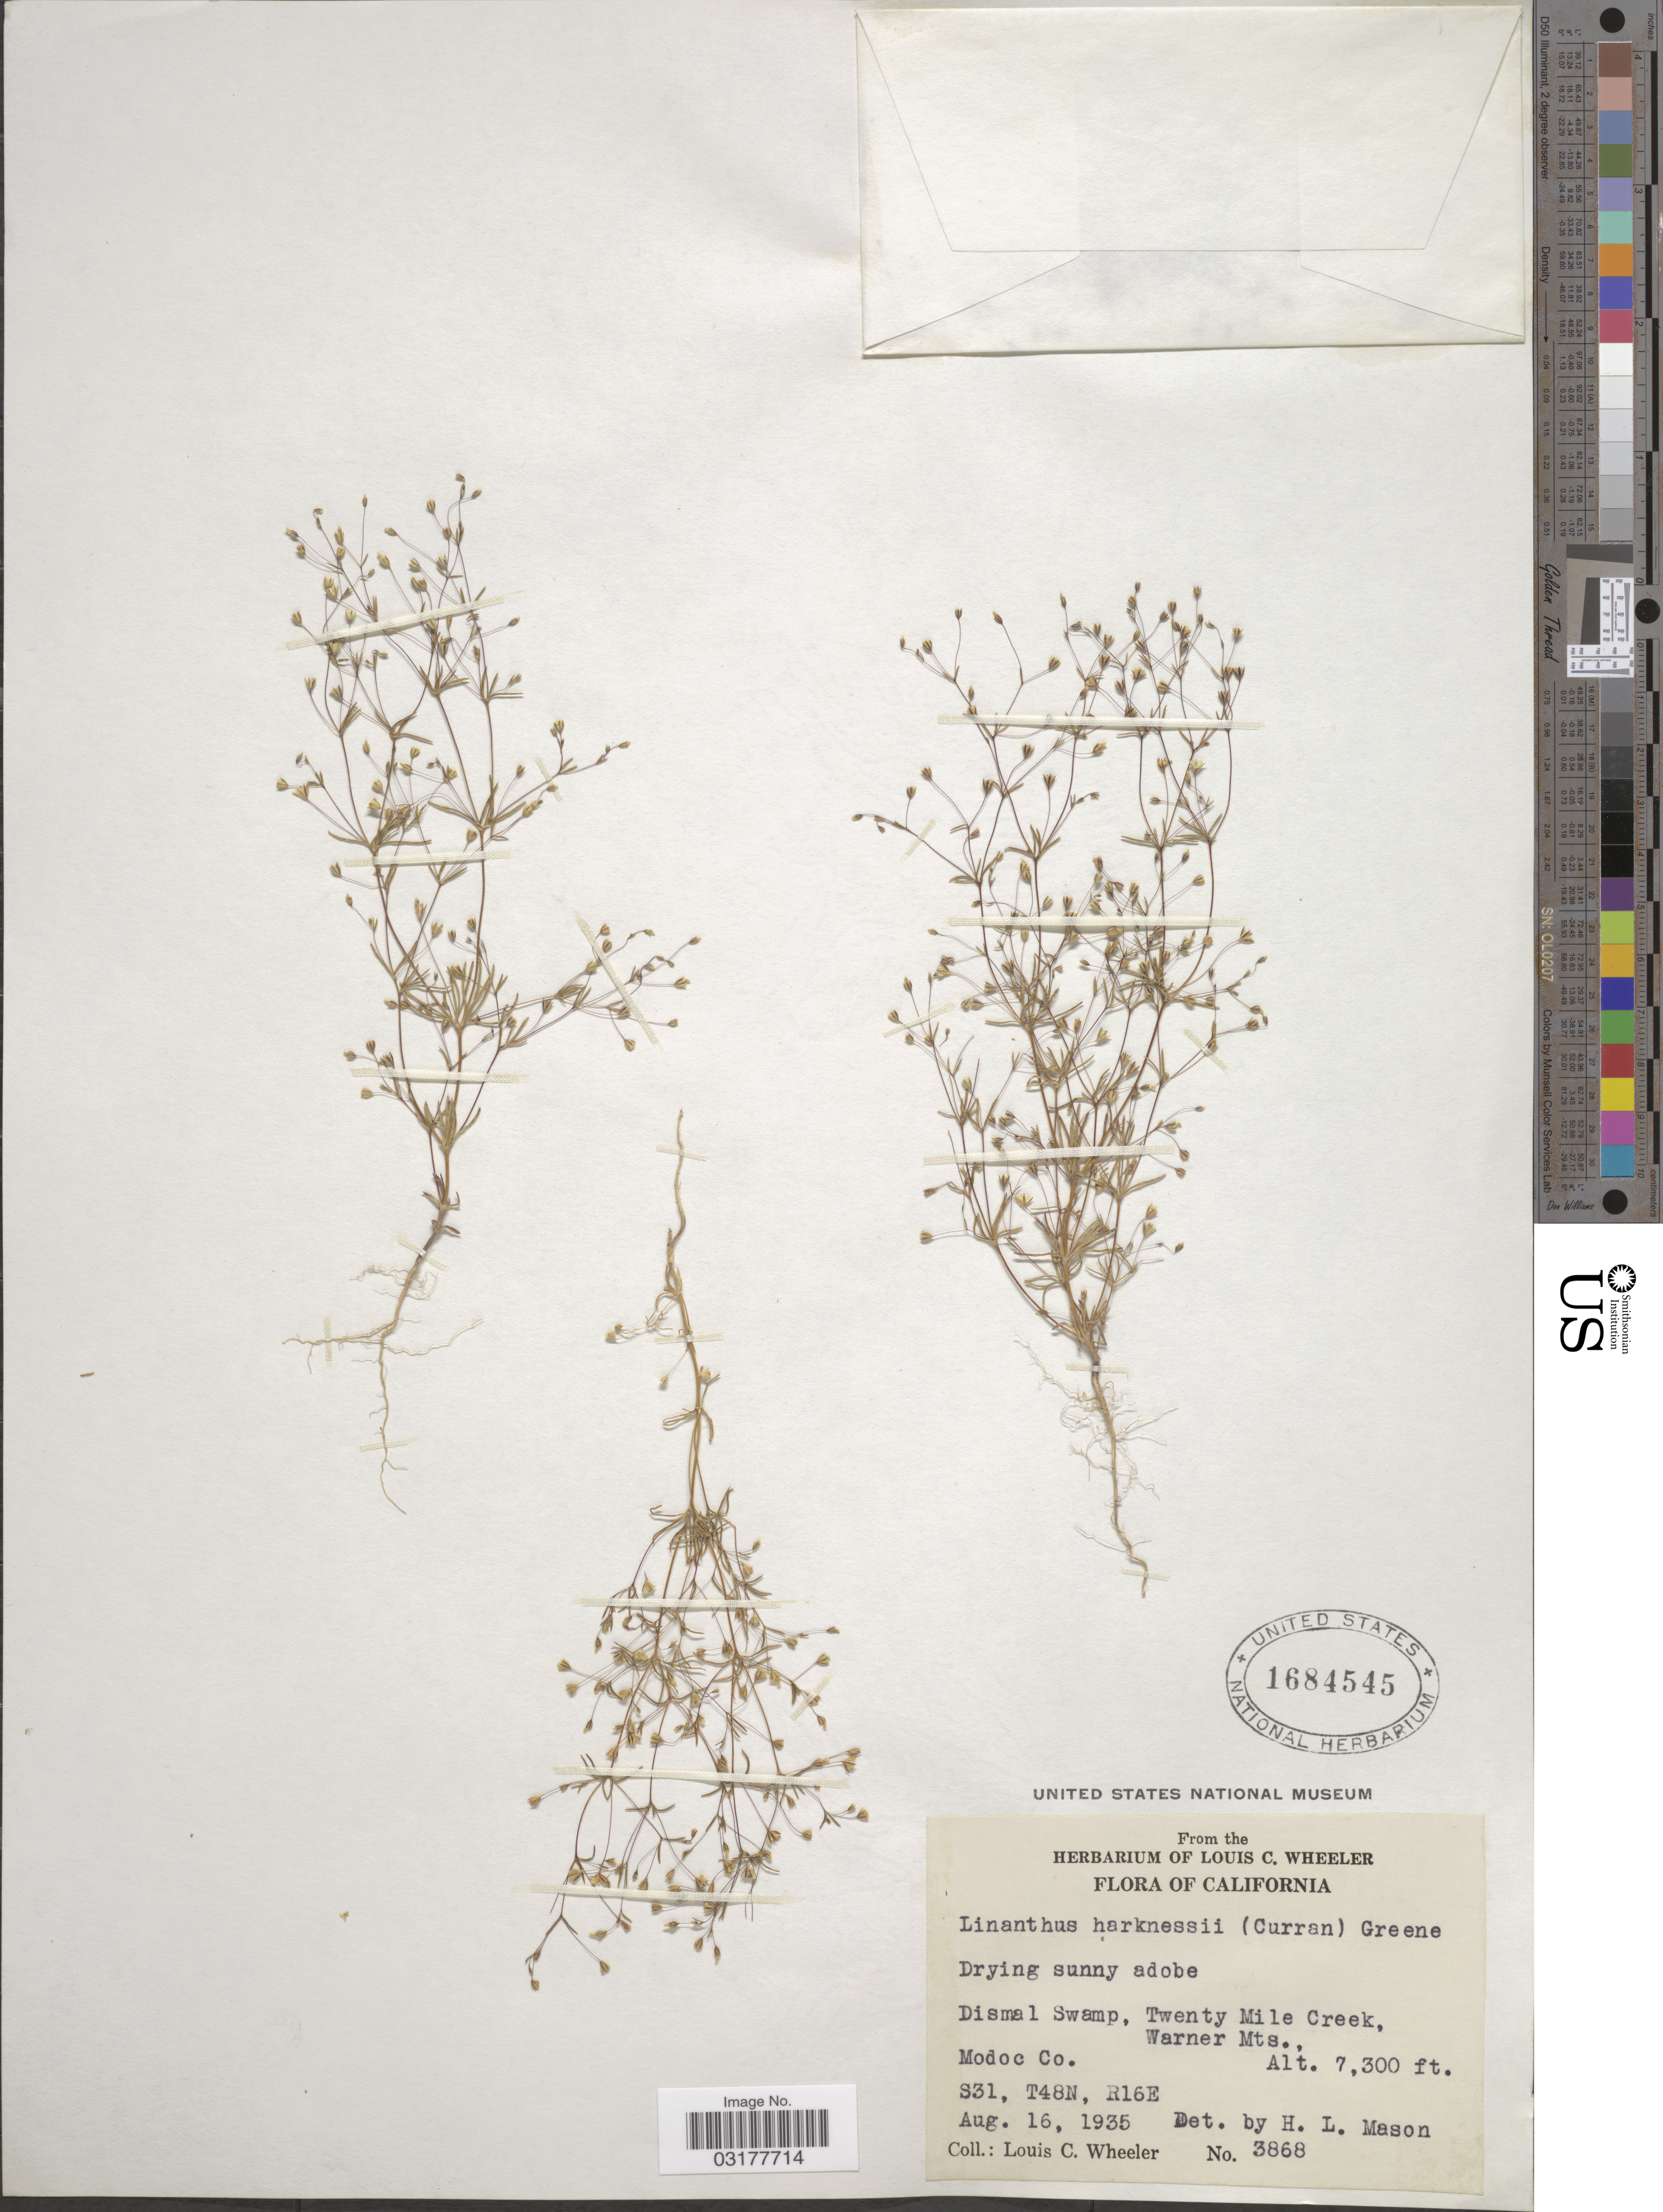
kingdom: Plantae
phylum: Tracheophyta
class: Magnoliopsida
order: Ericales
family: Polemoniaceae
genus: Leptosiphon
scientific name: Leptosiphon harknessii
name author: (Curran) J.M. Porter & L.A. Johnson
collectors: L. C. Wheeler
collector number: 3868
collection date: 1935-08-16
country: United States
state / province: California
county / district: Modoc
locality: Dismal Swamp, Twenty Mile Creek, Warner Mts. Modoc Co. S31, T48N, R16E.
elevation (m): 2225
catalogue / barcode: US 1684545